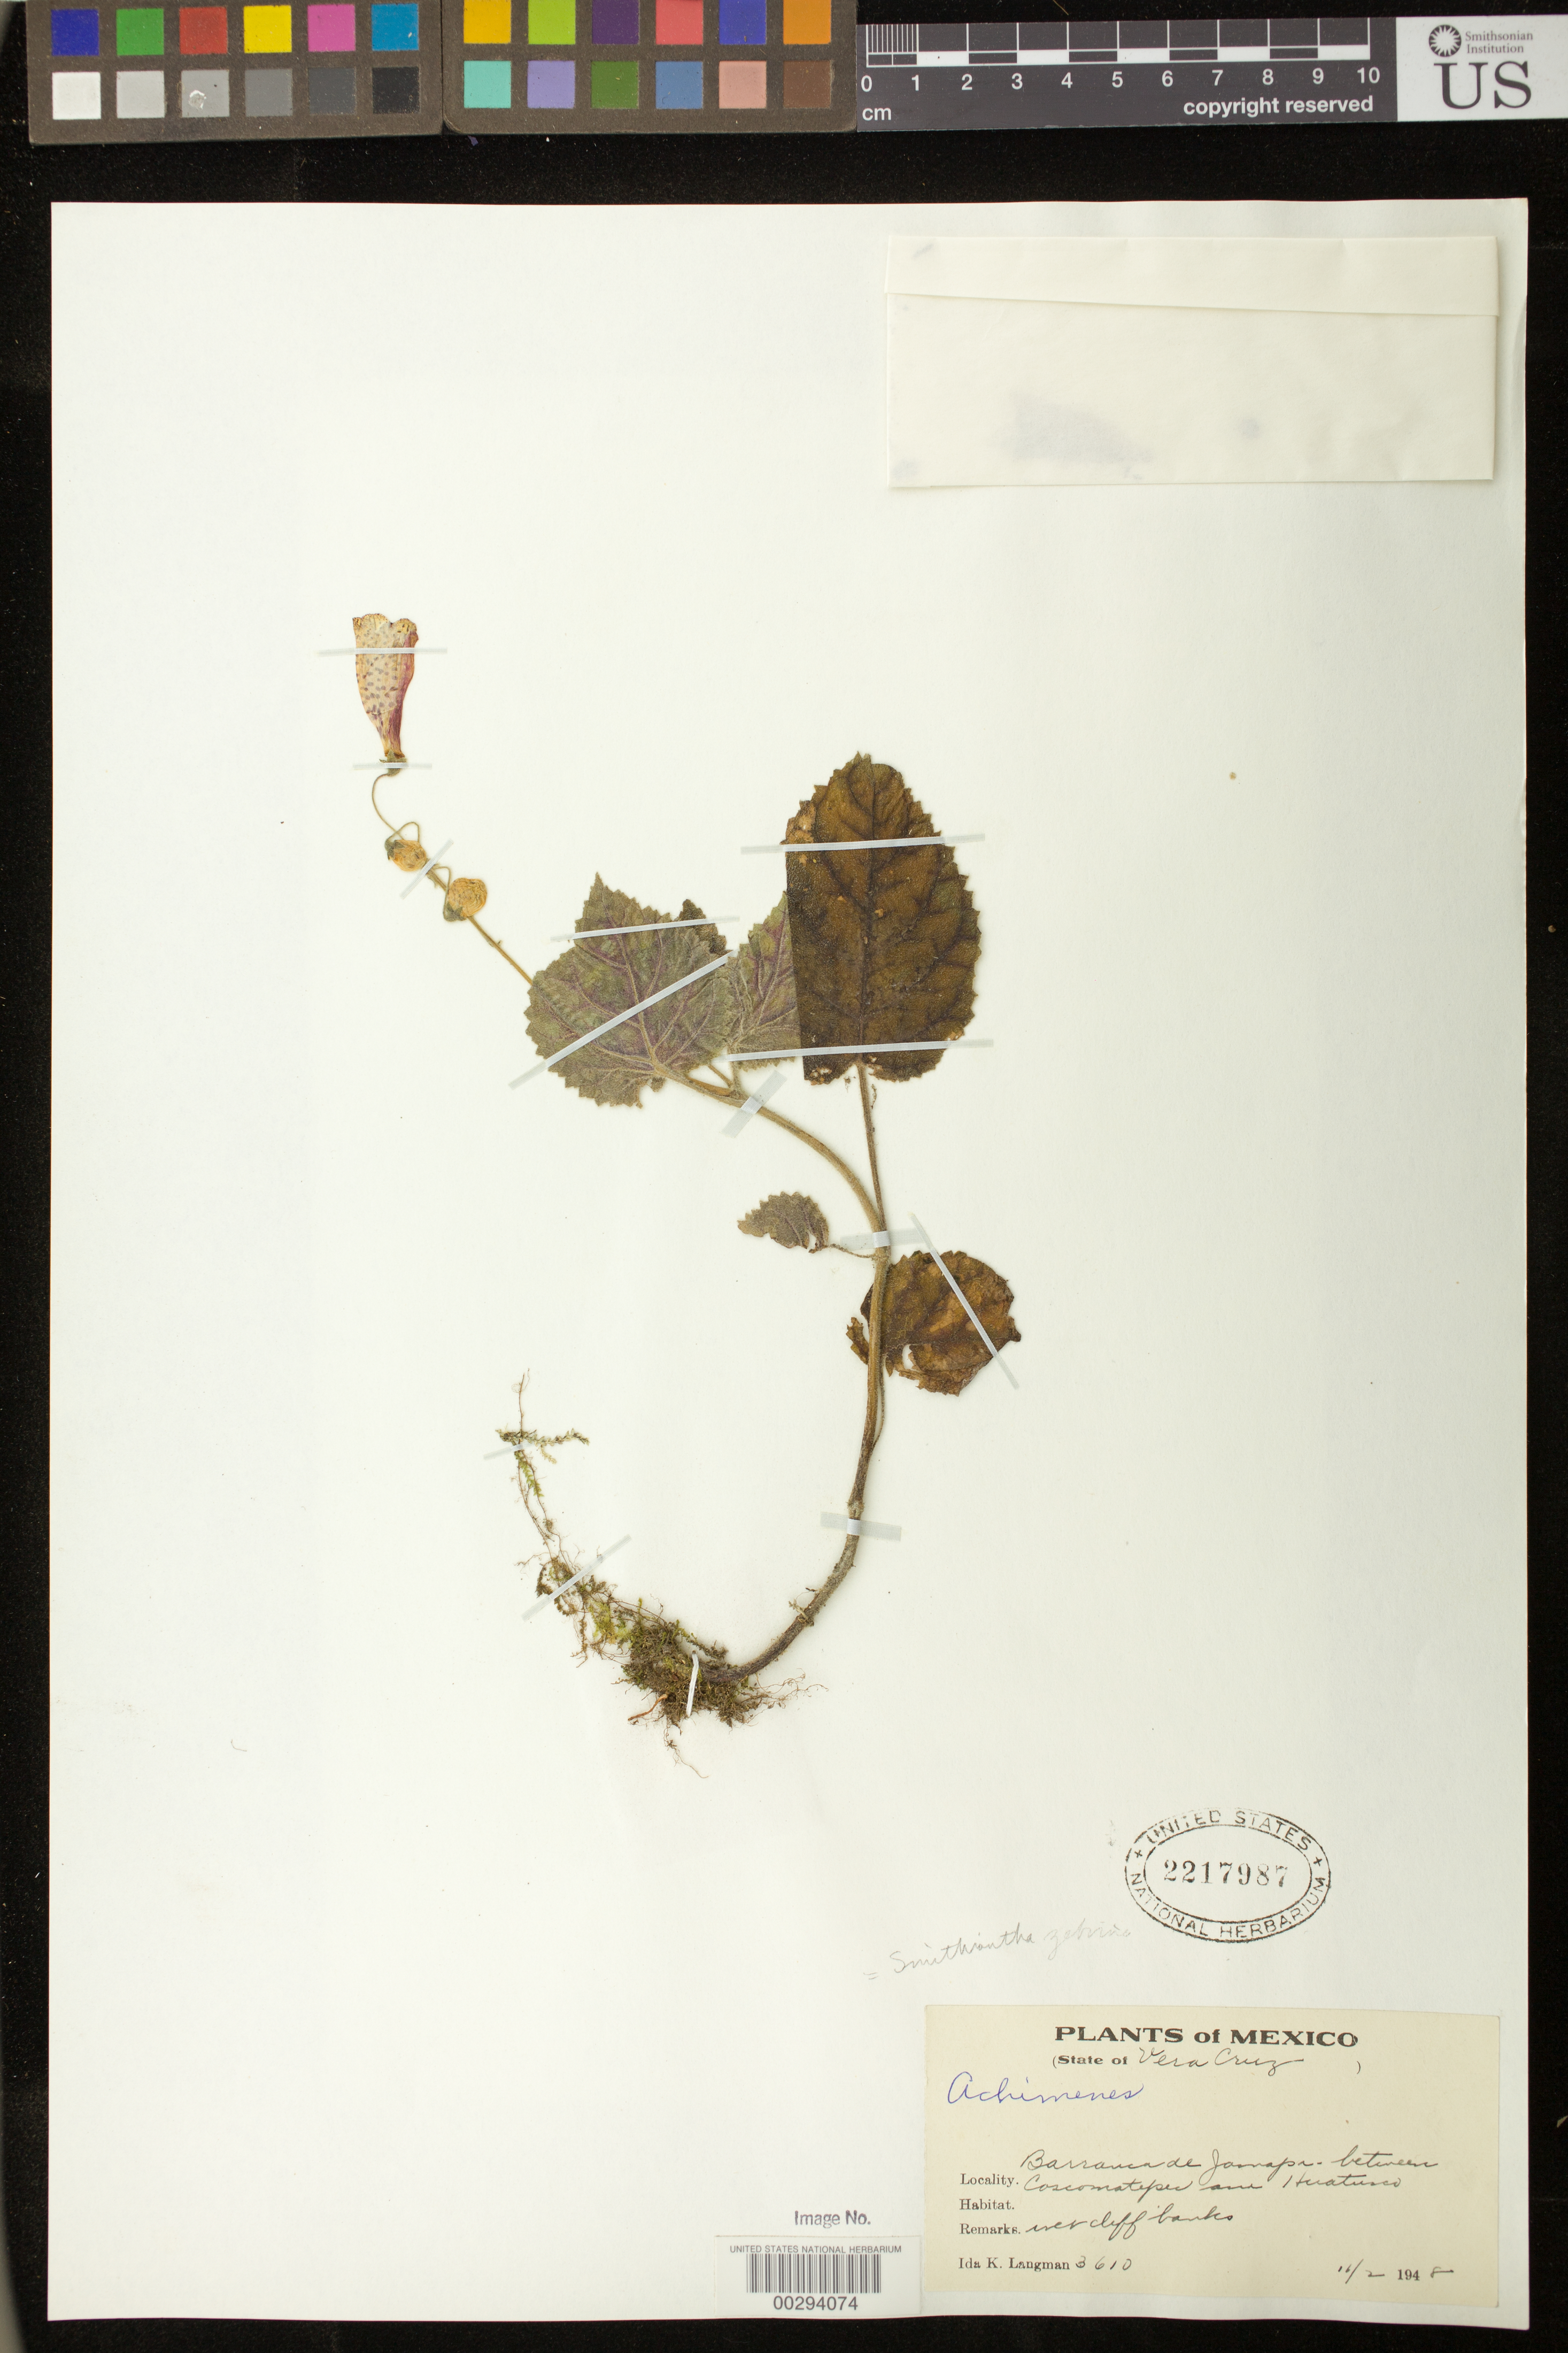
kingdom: Plantae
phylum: Tracheophyta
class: Magnoliopsida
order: Lamiales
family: Gesneriaceae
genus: Smithiantha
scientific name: Smithiantha zebrina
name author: (Paxton) Kuntze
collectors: I. K. Langman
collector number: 3610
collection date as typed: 02 Nov 1948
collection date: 1948-11-02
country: Mexico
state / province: Veracruz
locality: Barranca de Jamapa - between Coscomatepec and Huatusco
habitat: Wet cliff banks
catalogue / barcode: US 2217987